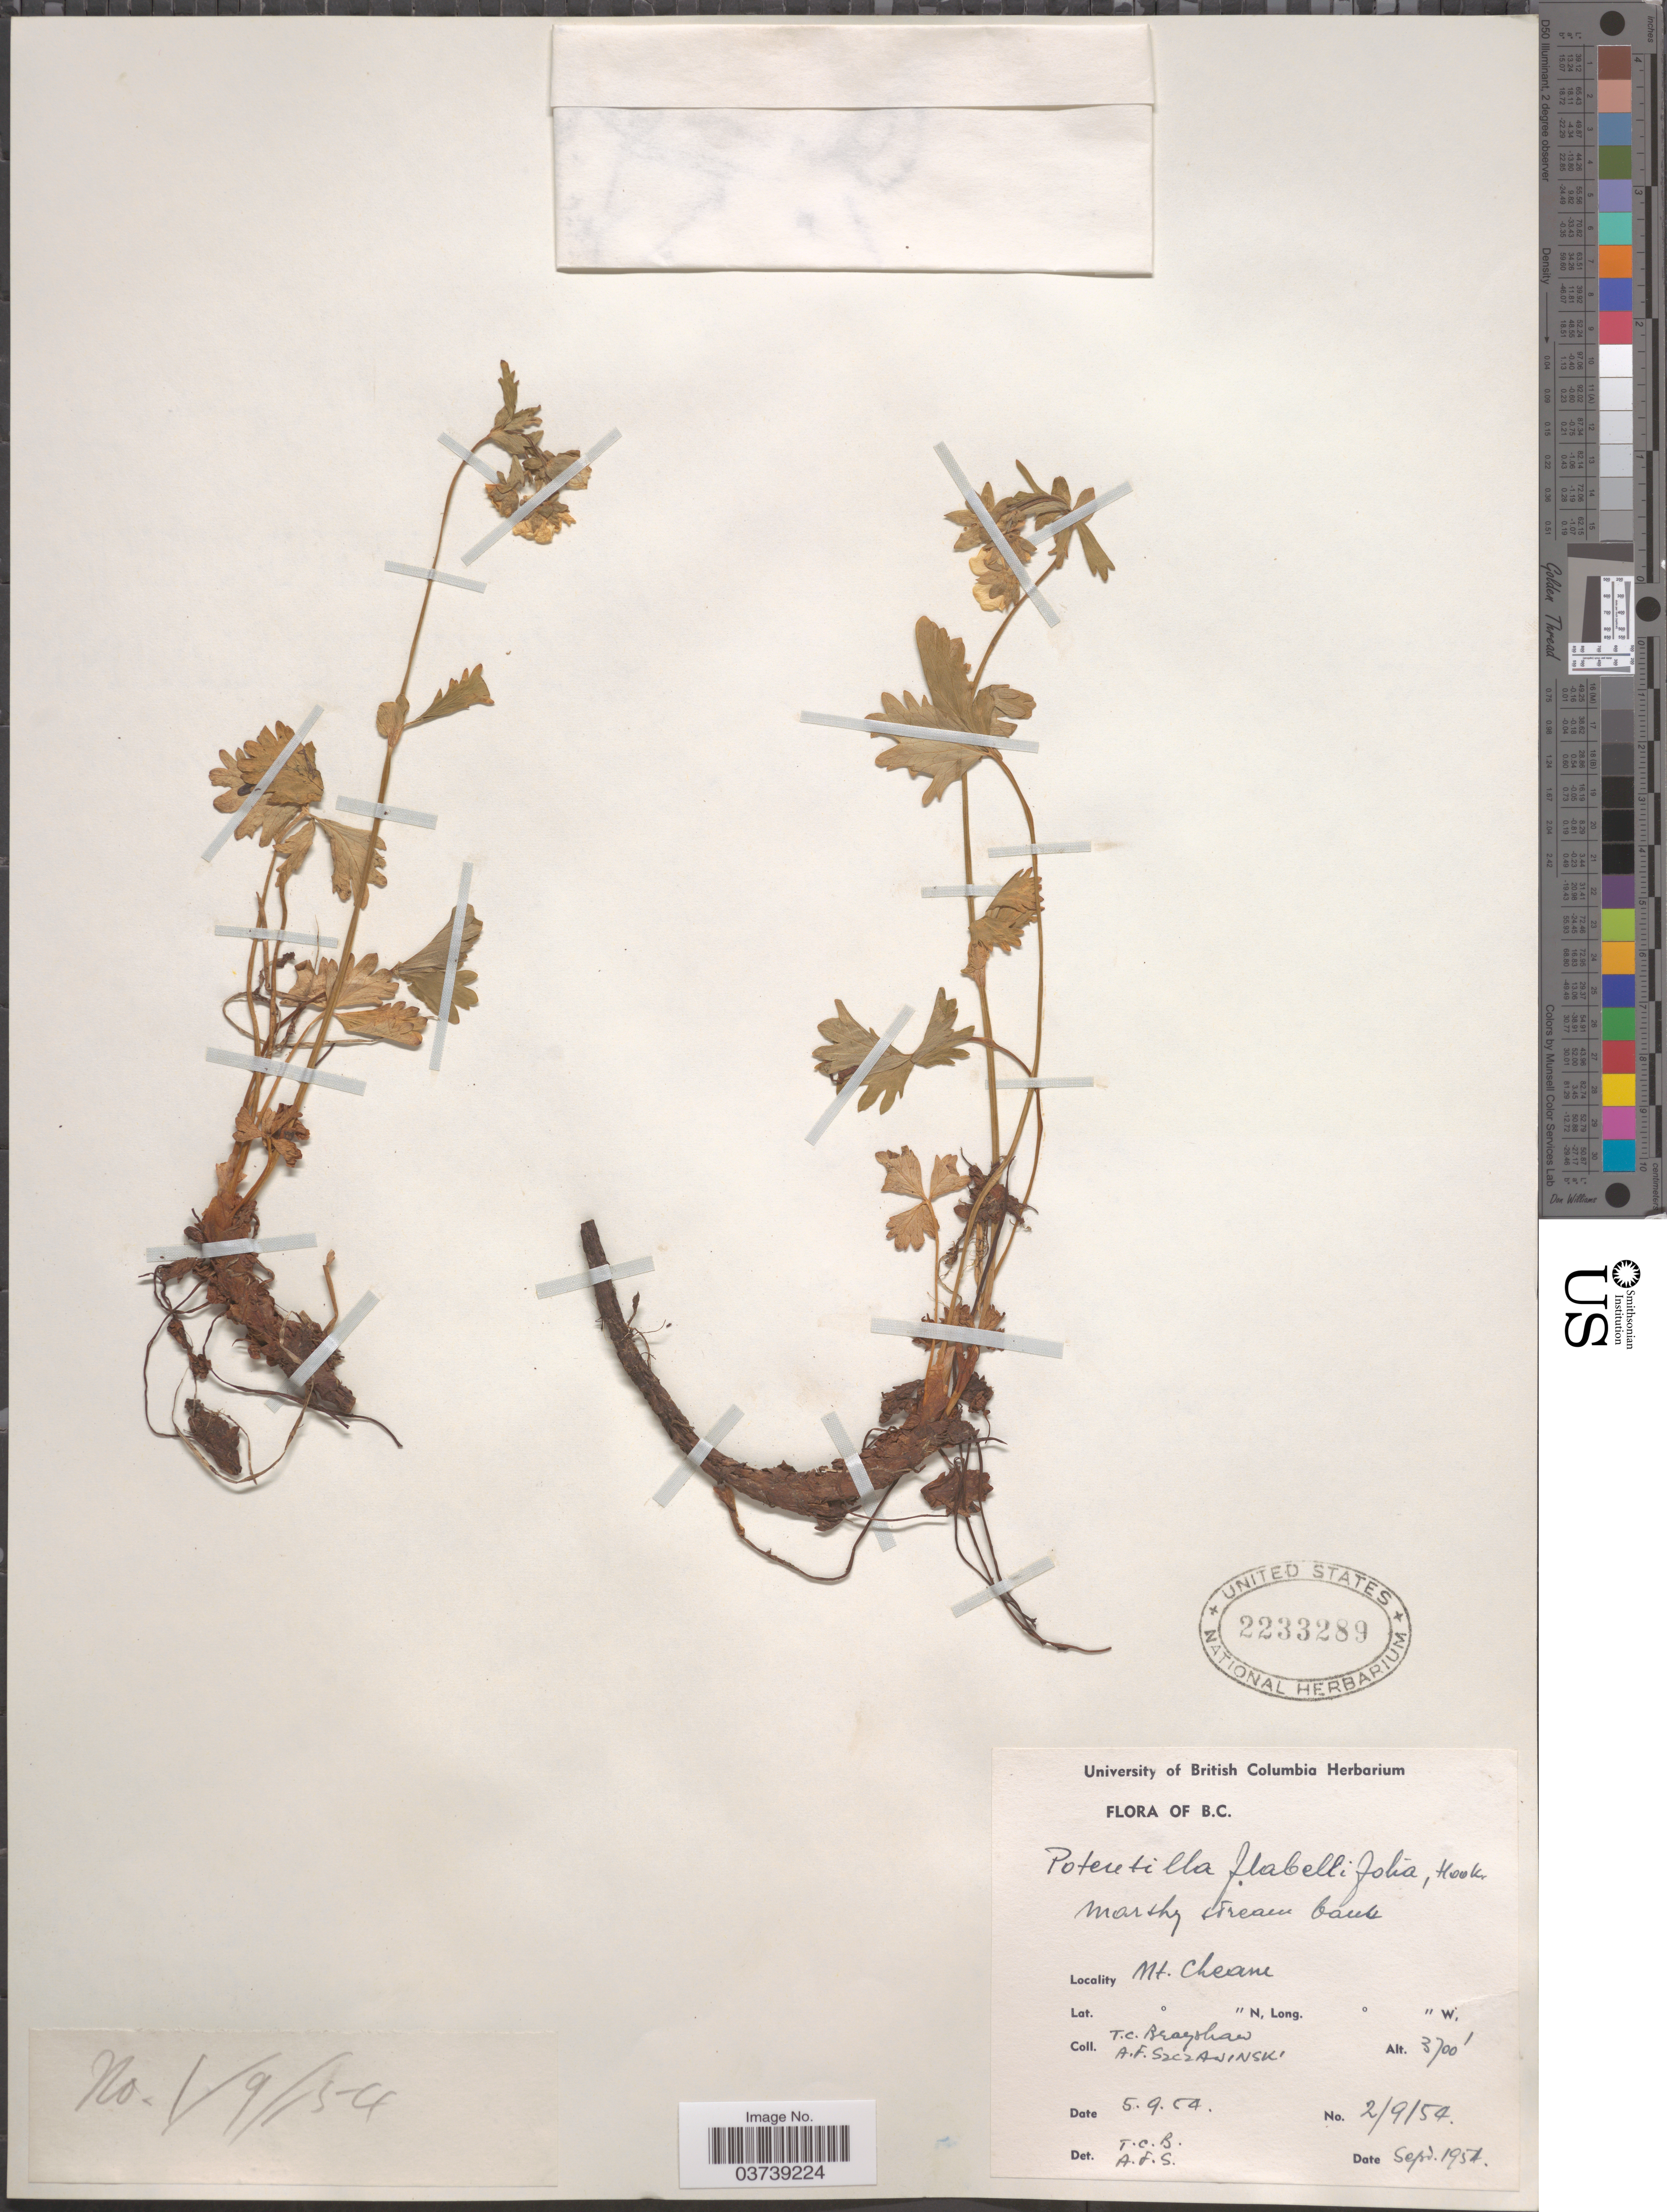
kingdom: Plantae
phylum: Tracheophyta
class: Magnoliopsida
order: Rosales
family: Rosaceae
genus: Potentilla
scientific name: Potentilla flabellifolia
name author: Hook. ex Torr. & A. Gray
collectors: T. Brayshaw & A. Szczawinski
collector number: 2/9/54?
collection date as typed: Transcribed d/m/y: 5/9/54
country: Canada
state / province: British Columbia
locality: Mt. Cheam.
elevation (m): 1128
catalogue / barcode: US 2233289